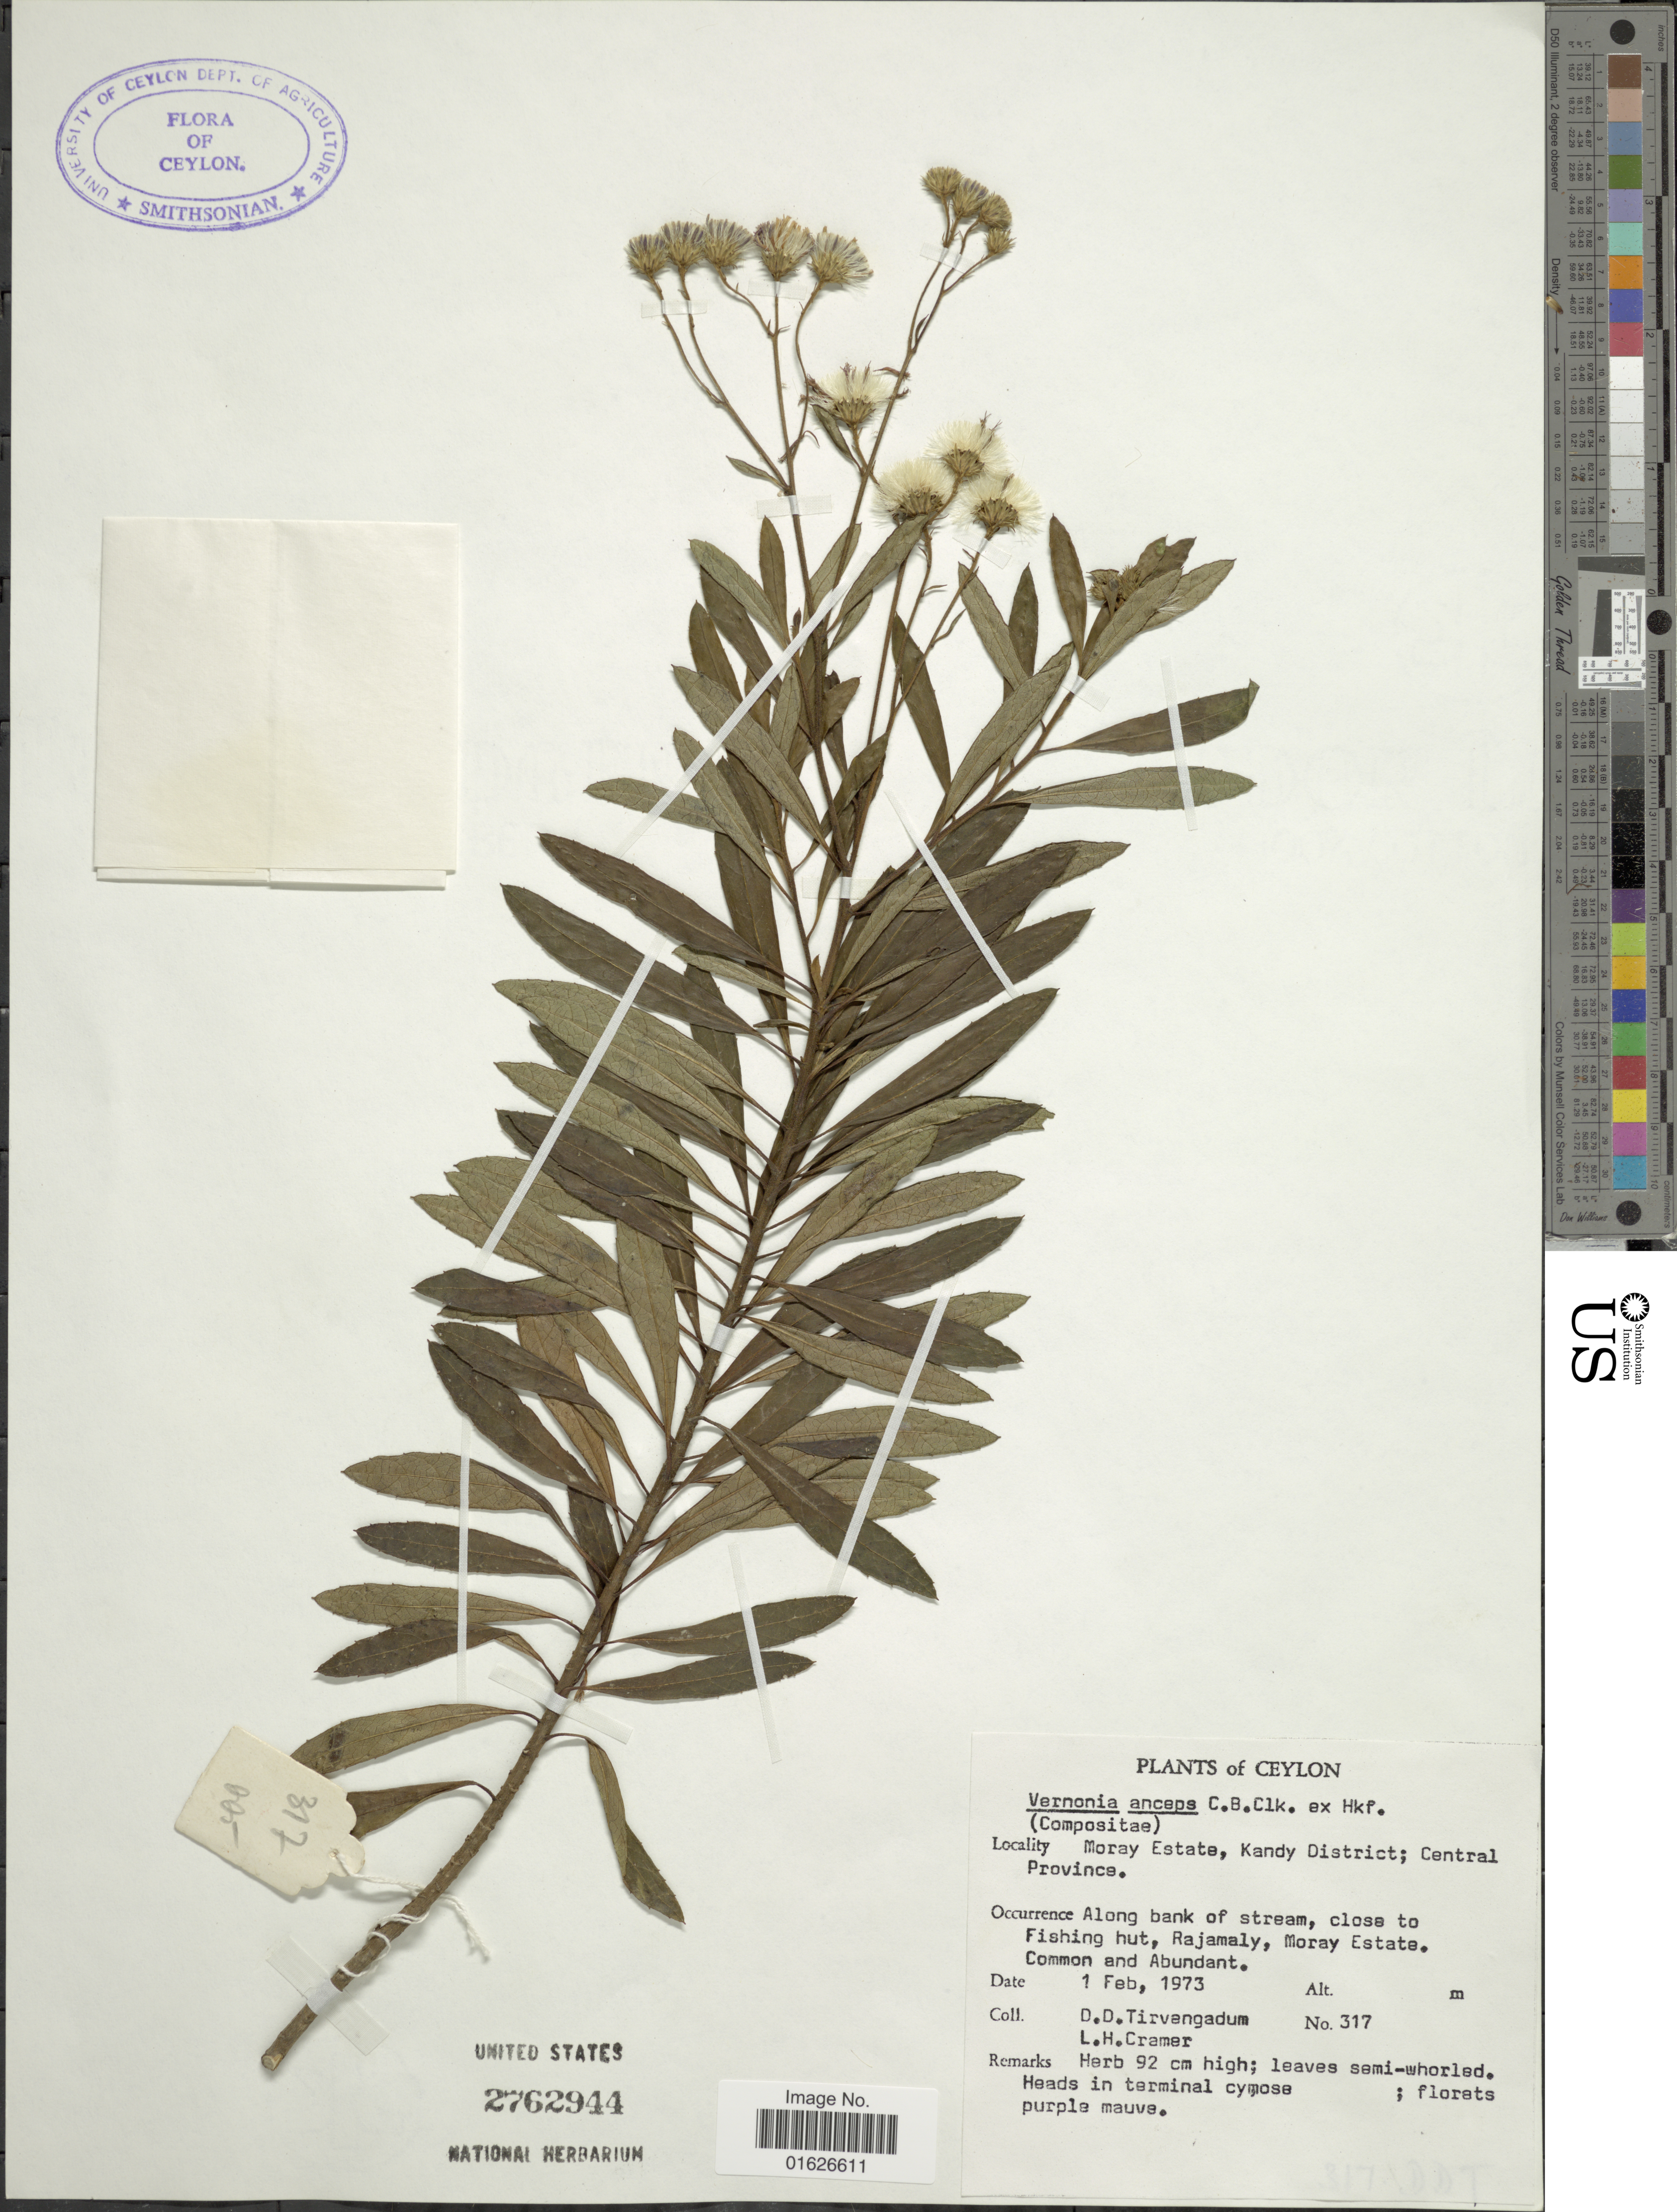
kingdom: Plantae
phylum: Tracheophyta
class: Magnoliopsida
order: Asterales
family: Asteraceae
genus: Uniyala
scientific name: Uniyala anceps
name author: (C.B. Clarke ex Hook. f.) H. Rob. & Skvarla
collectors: D. Tirvangadum & L. H. Cramer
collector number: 317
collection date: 1973-02-01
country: Sri Lanka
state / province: Central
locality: Ceylon, Moray Estate, Kandy District; Central Province, Along bank of stream close to Fishing hut, Rajamaly, Moray Estate.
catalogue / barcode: US 2762944